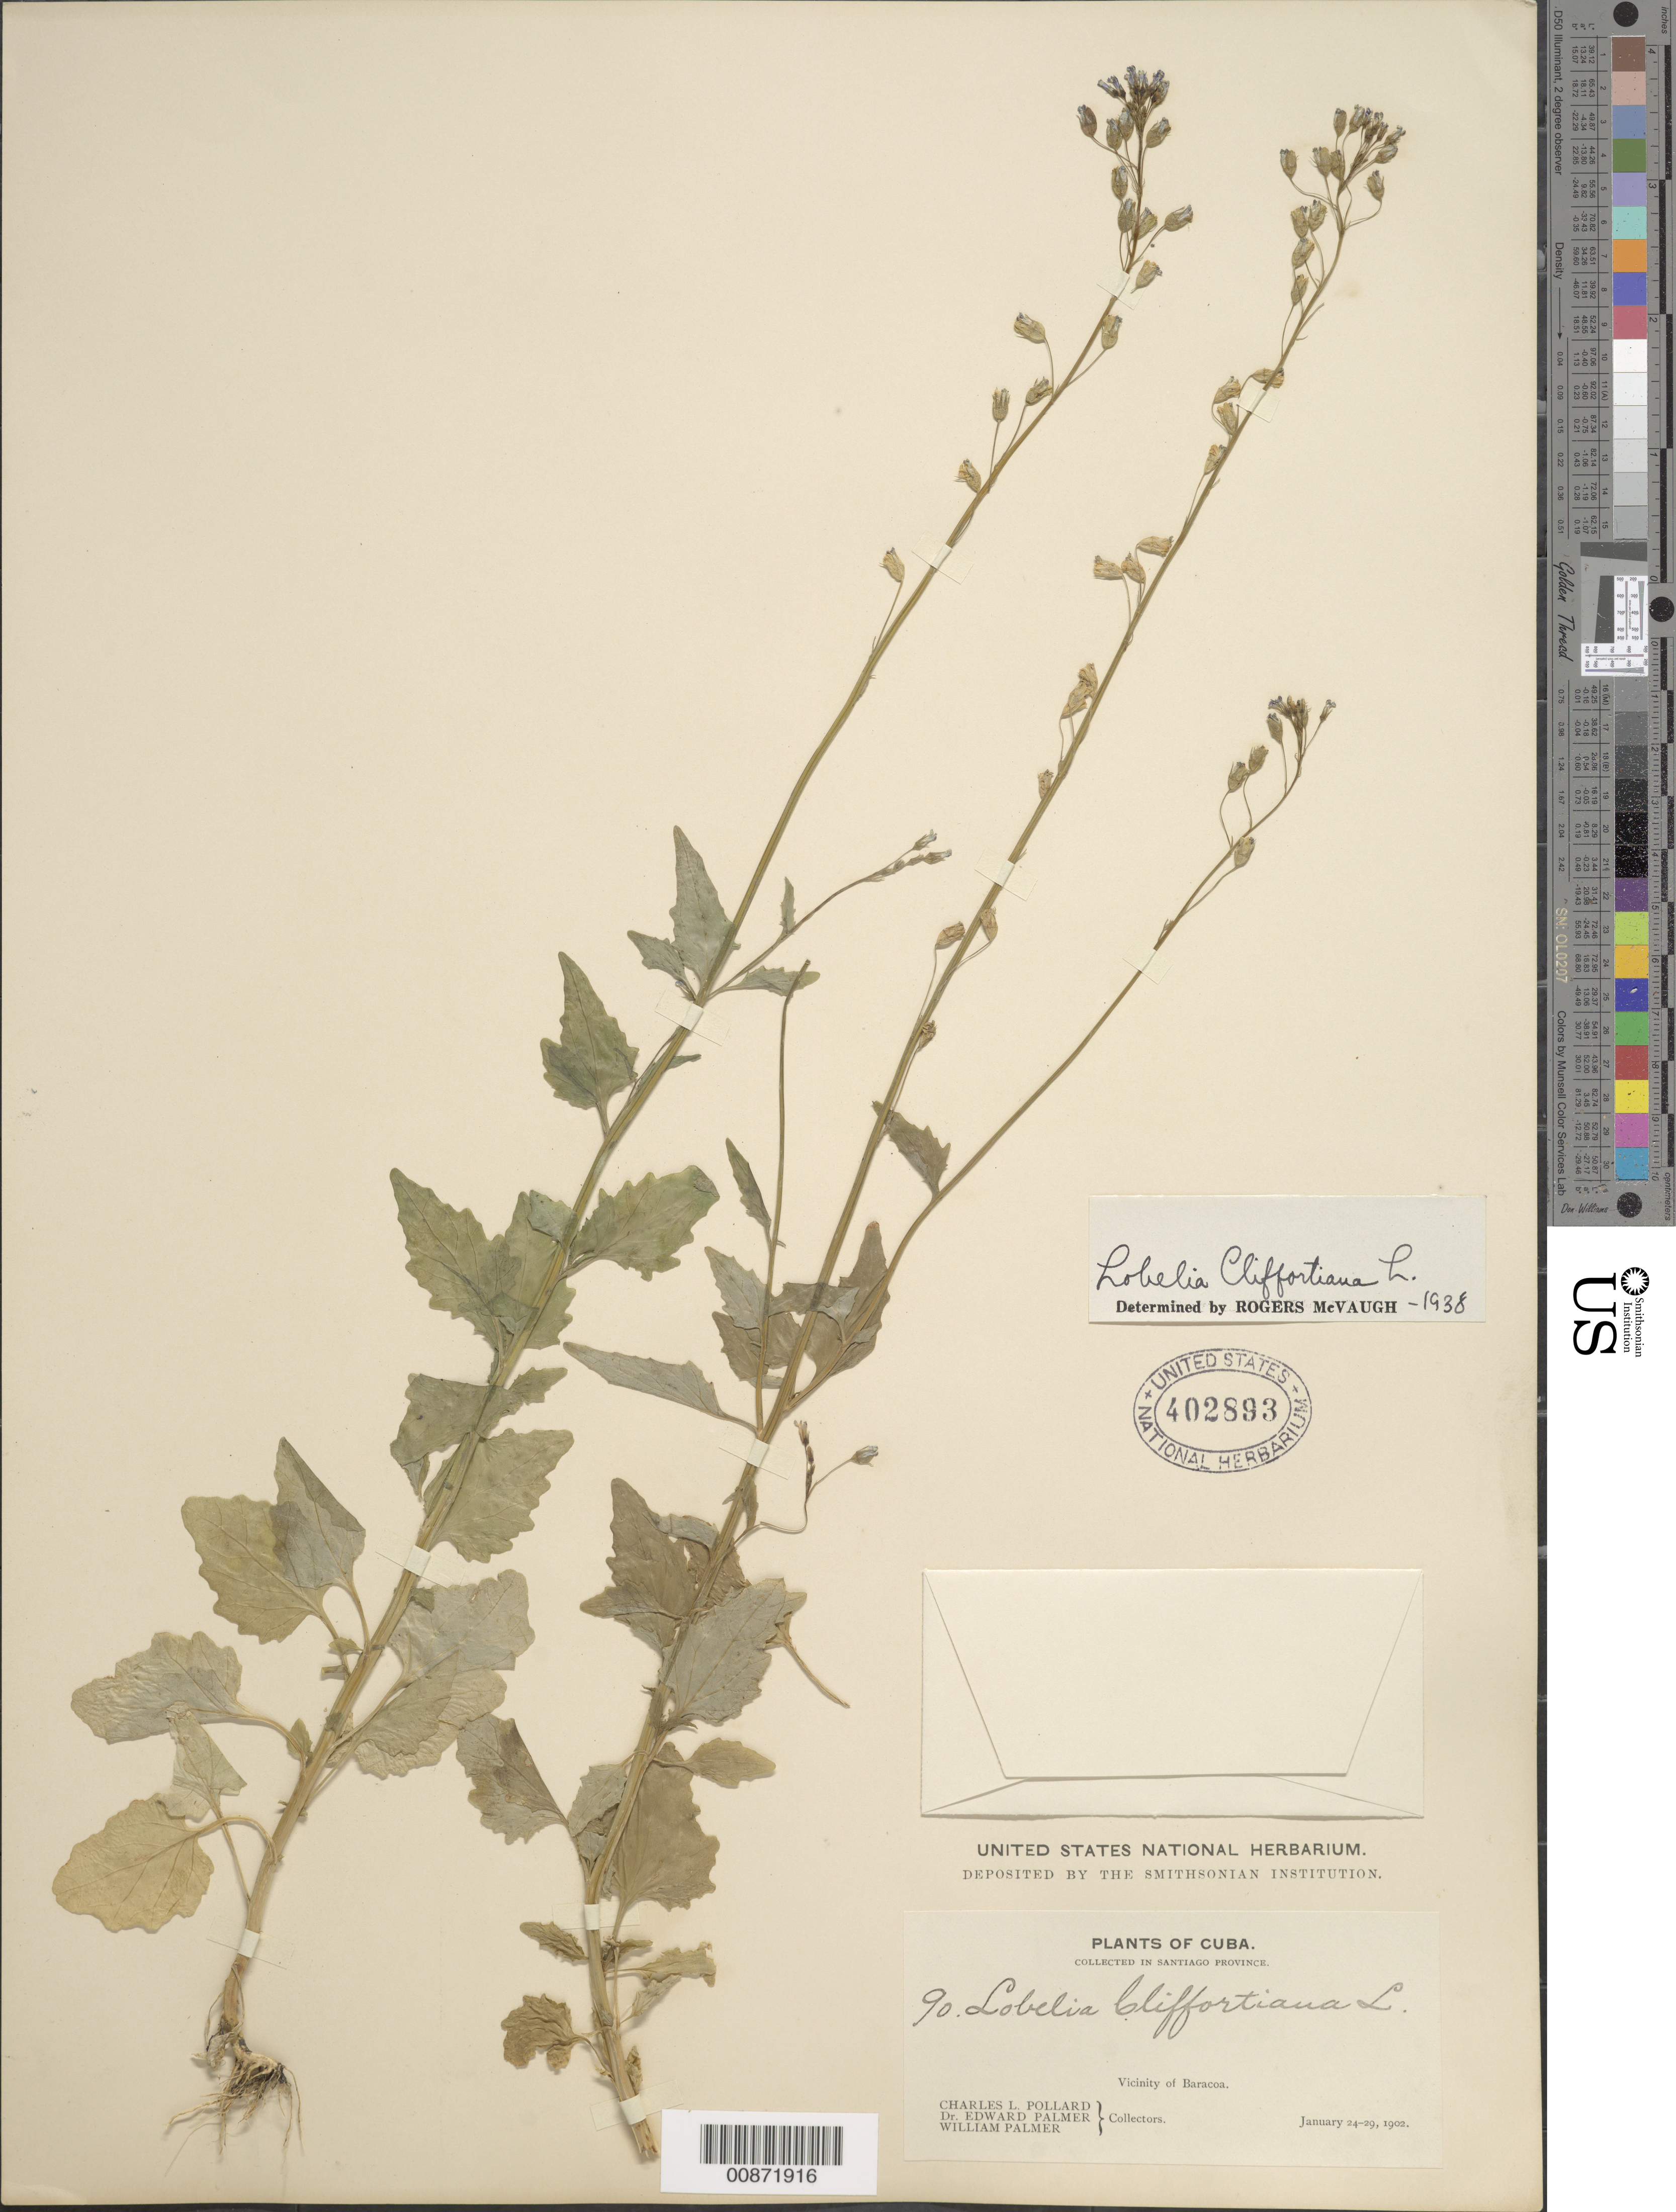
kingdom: Plantae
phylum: Tracheophyta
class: Magnoliopsida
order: Asterales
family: Campanulaceae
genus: Lobelia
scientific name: Lobelia cliffortiana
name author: L.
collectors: C. L. Pollard, E. Palmer & W. Palmer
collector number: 90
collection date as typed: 24 Jan 1902 to 29 Jan 1902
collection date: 1902-01-24/1902-01-29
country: Cuba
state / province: Las Villas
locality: Vicinity of Baracoa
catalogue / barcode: US 402893